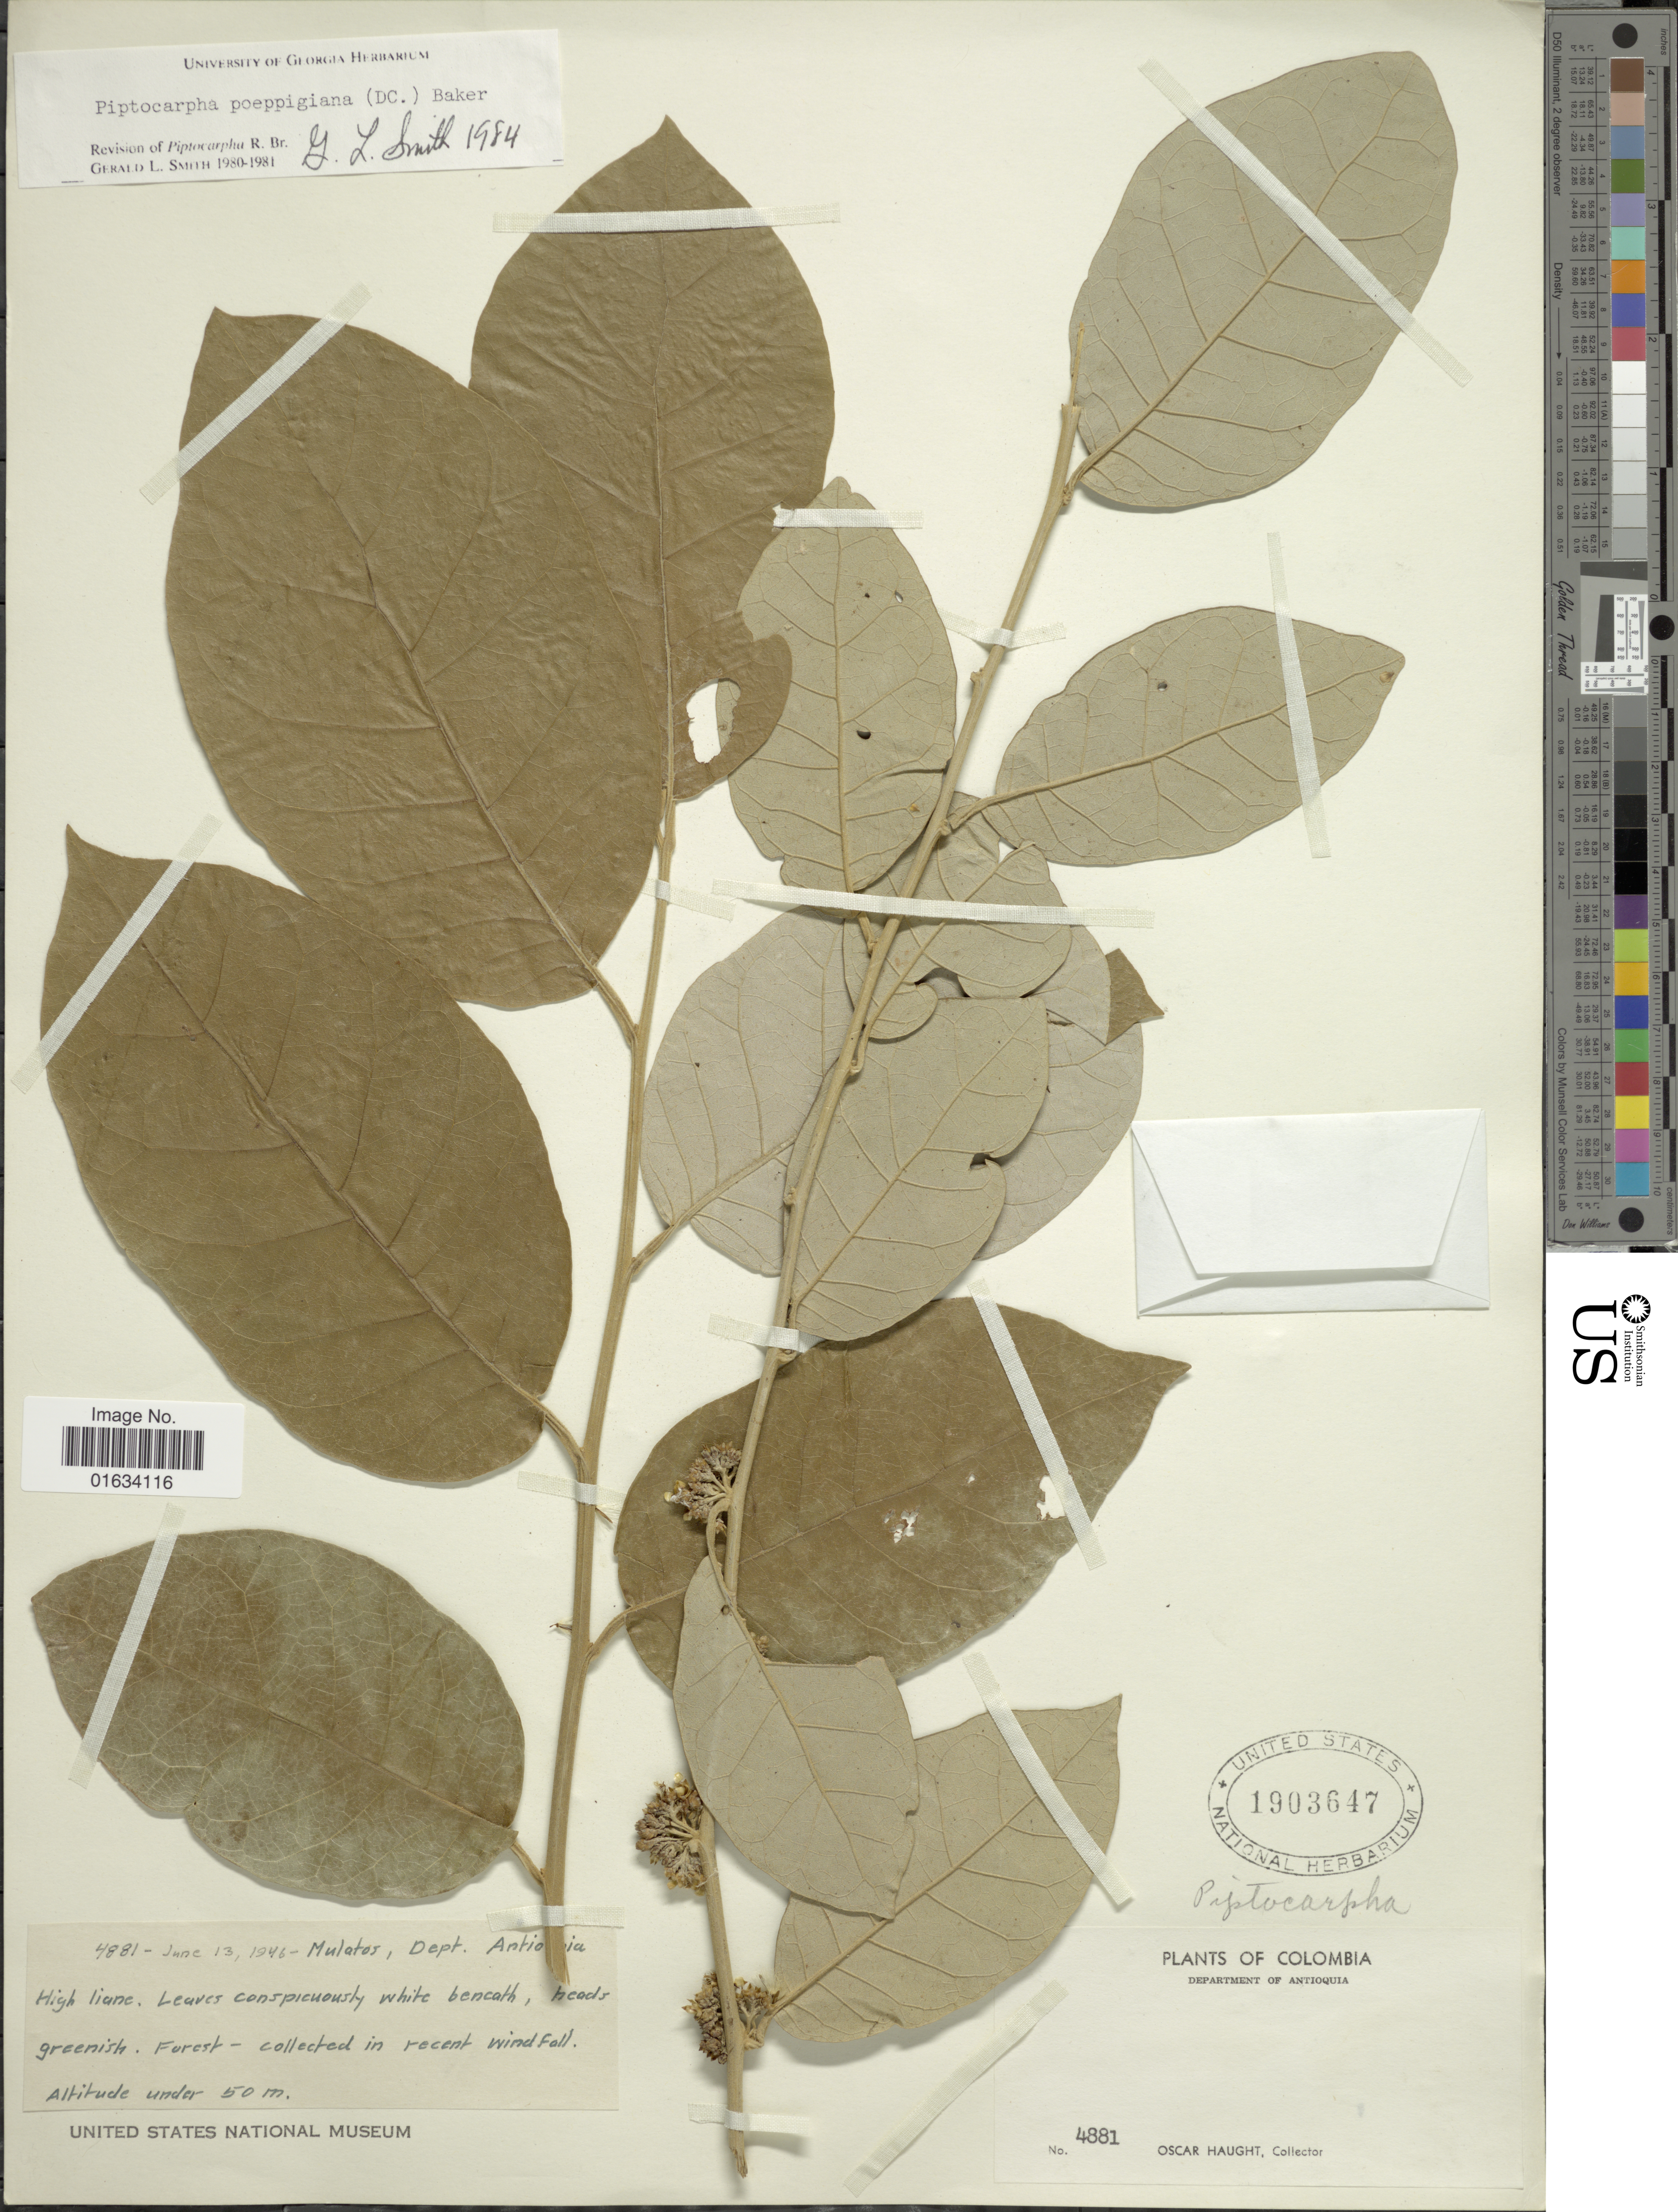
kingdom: Plantae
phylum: Tracheophyta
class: Magnoliopsida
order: Asterales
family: Asteraceae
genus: Piptocarpha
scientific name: Piptocarpha poeppigiana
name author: (DC.) Baker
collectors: O. L. Haught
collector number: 4881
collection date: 1946-06-13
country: Colombia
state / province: Antioquia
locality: Colombia. Mulatos, Dept. Antioquia.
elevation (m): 50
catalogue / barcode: US 1903647